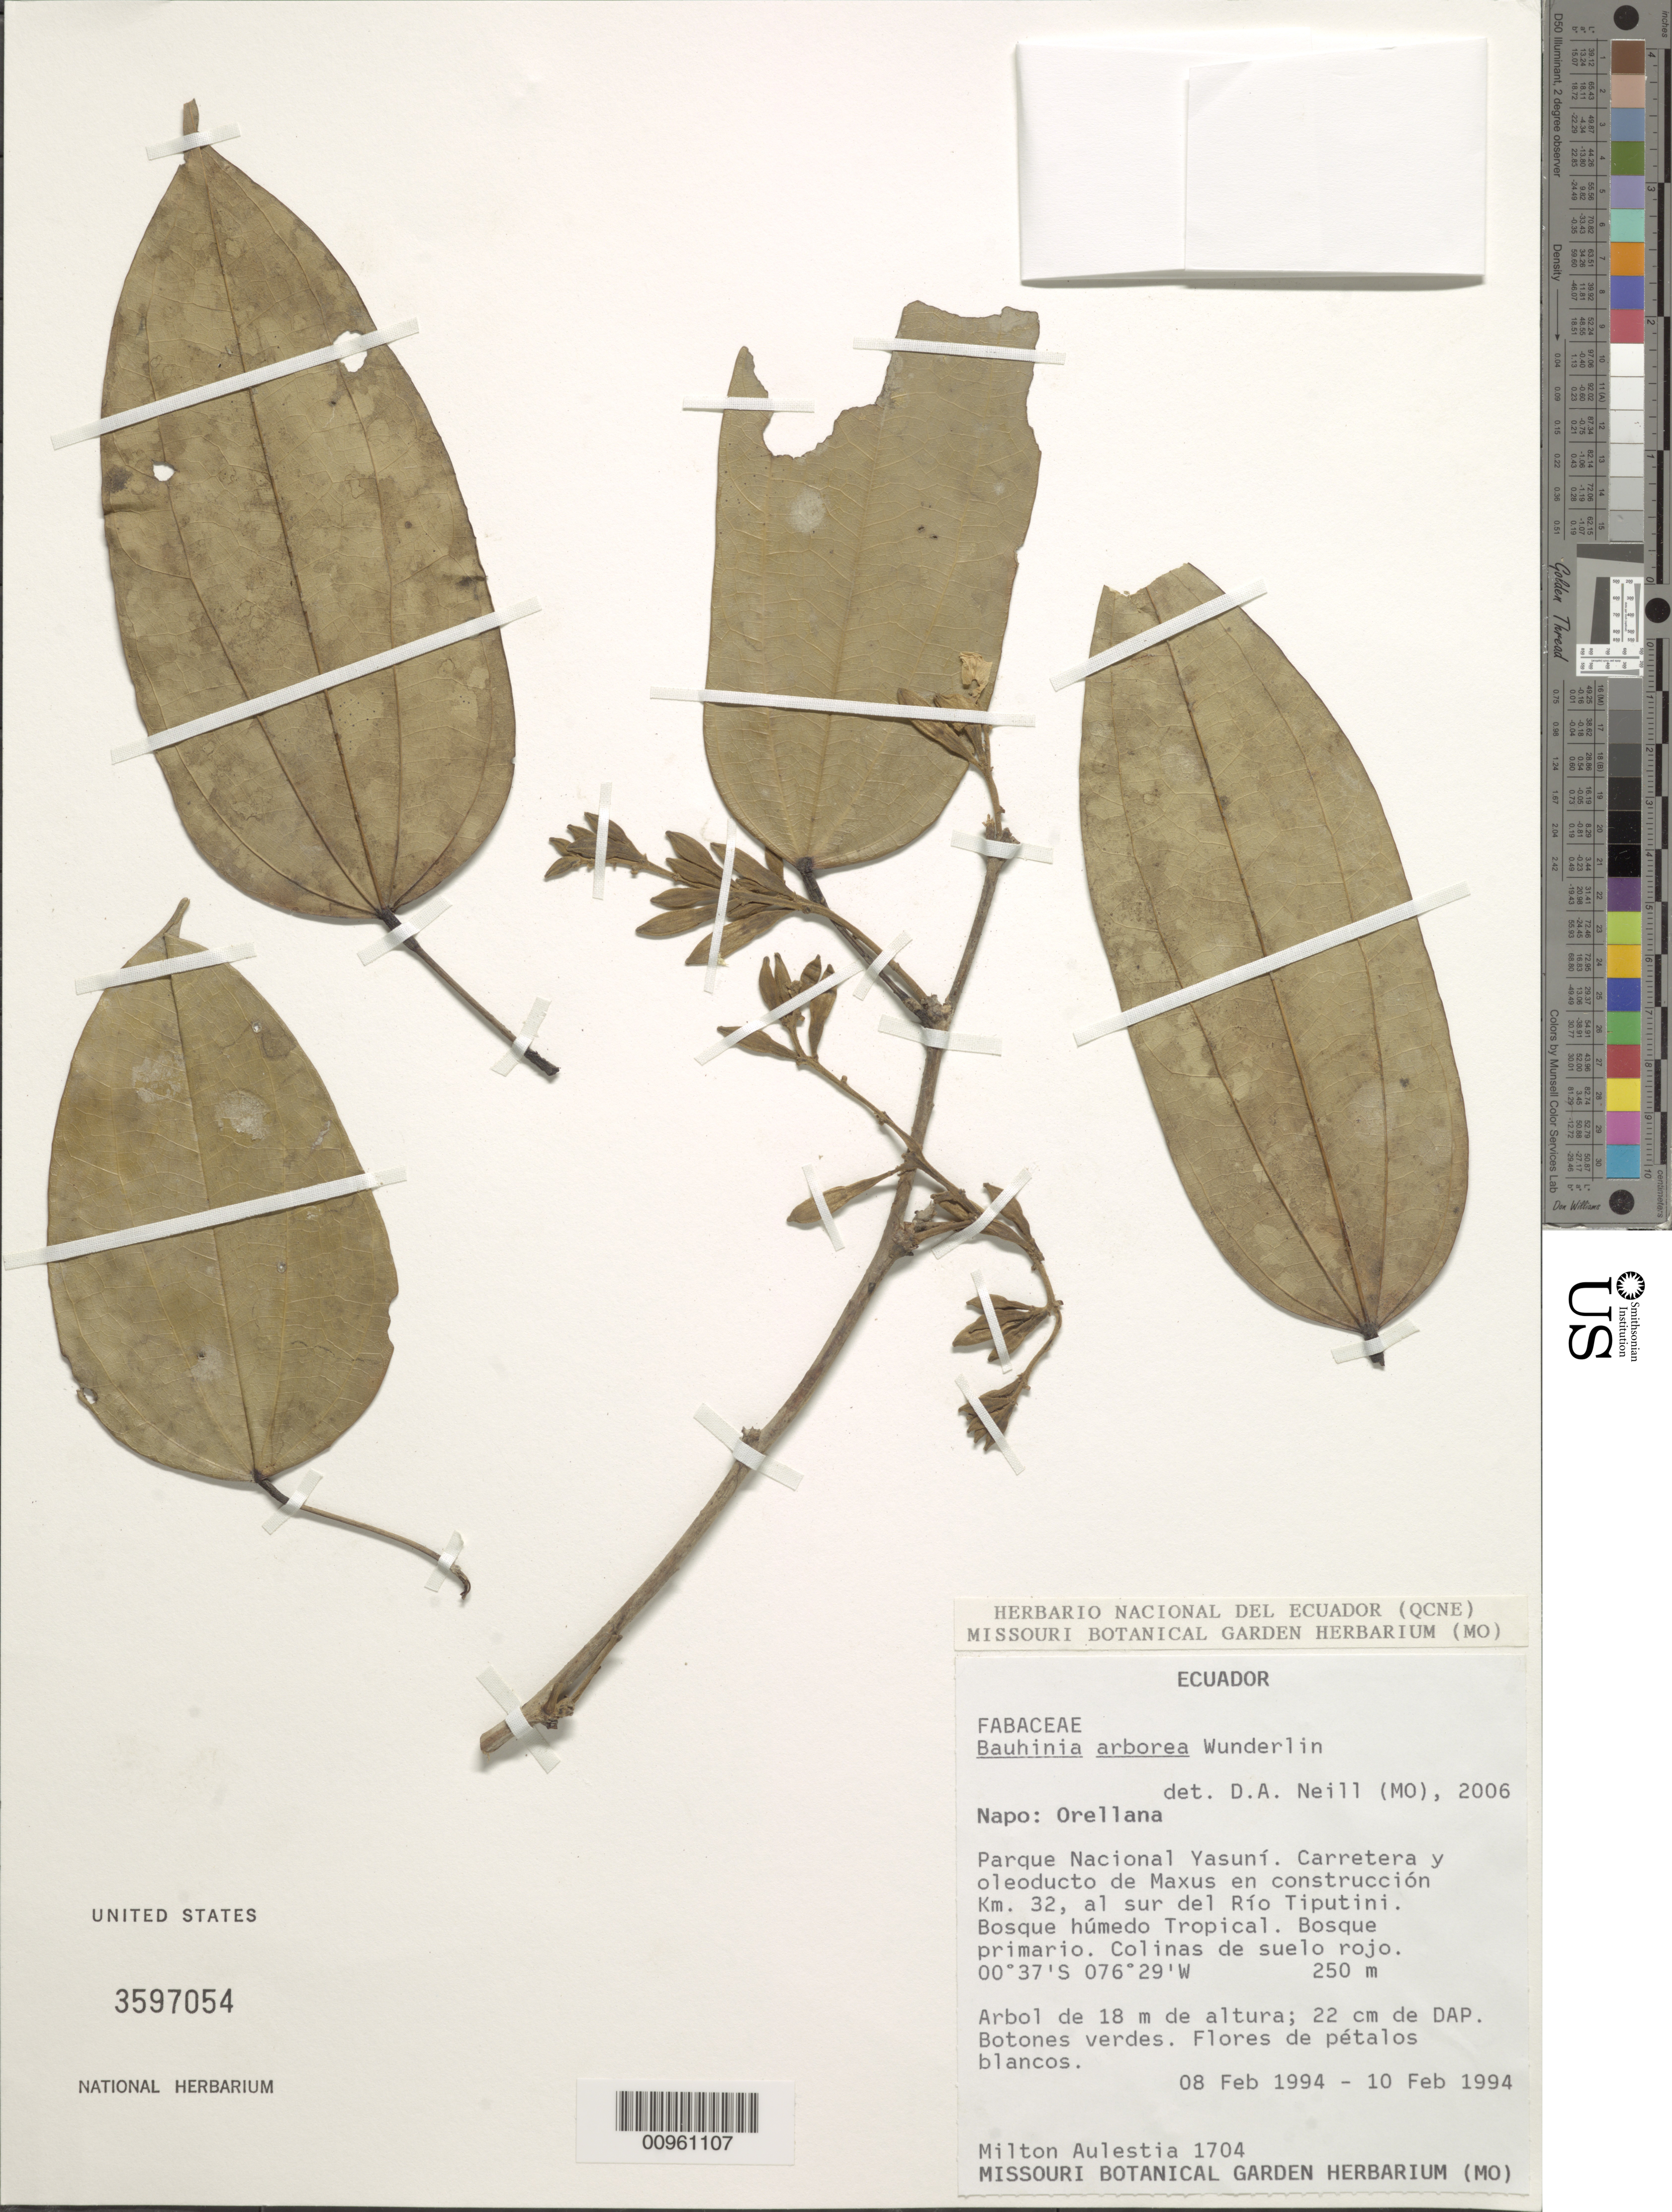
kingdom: Plantae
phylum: Tracheophyta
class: Magnoliopsida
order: Fabales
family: Fabaceae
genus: Bauhinia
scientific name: Bauhinia arborea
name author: Wunderlin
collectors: M. Aulestia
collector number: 1704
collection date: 1994-02-08/1994-02-10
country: Ecuador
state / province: Napo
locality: Orellana, Parque Nacional Yasuni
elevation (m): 250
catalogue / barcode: US 3597054